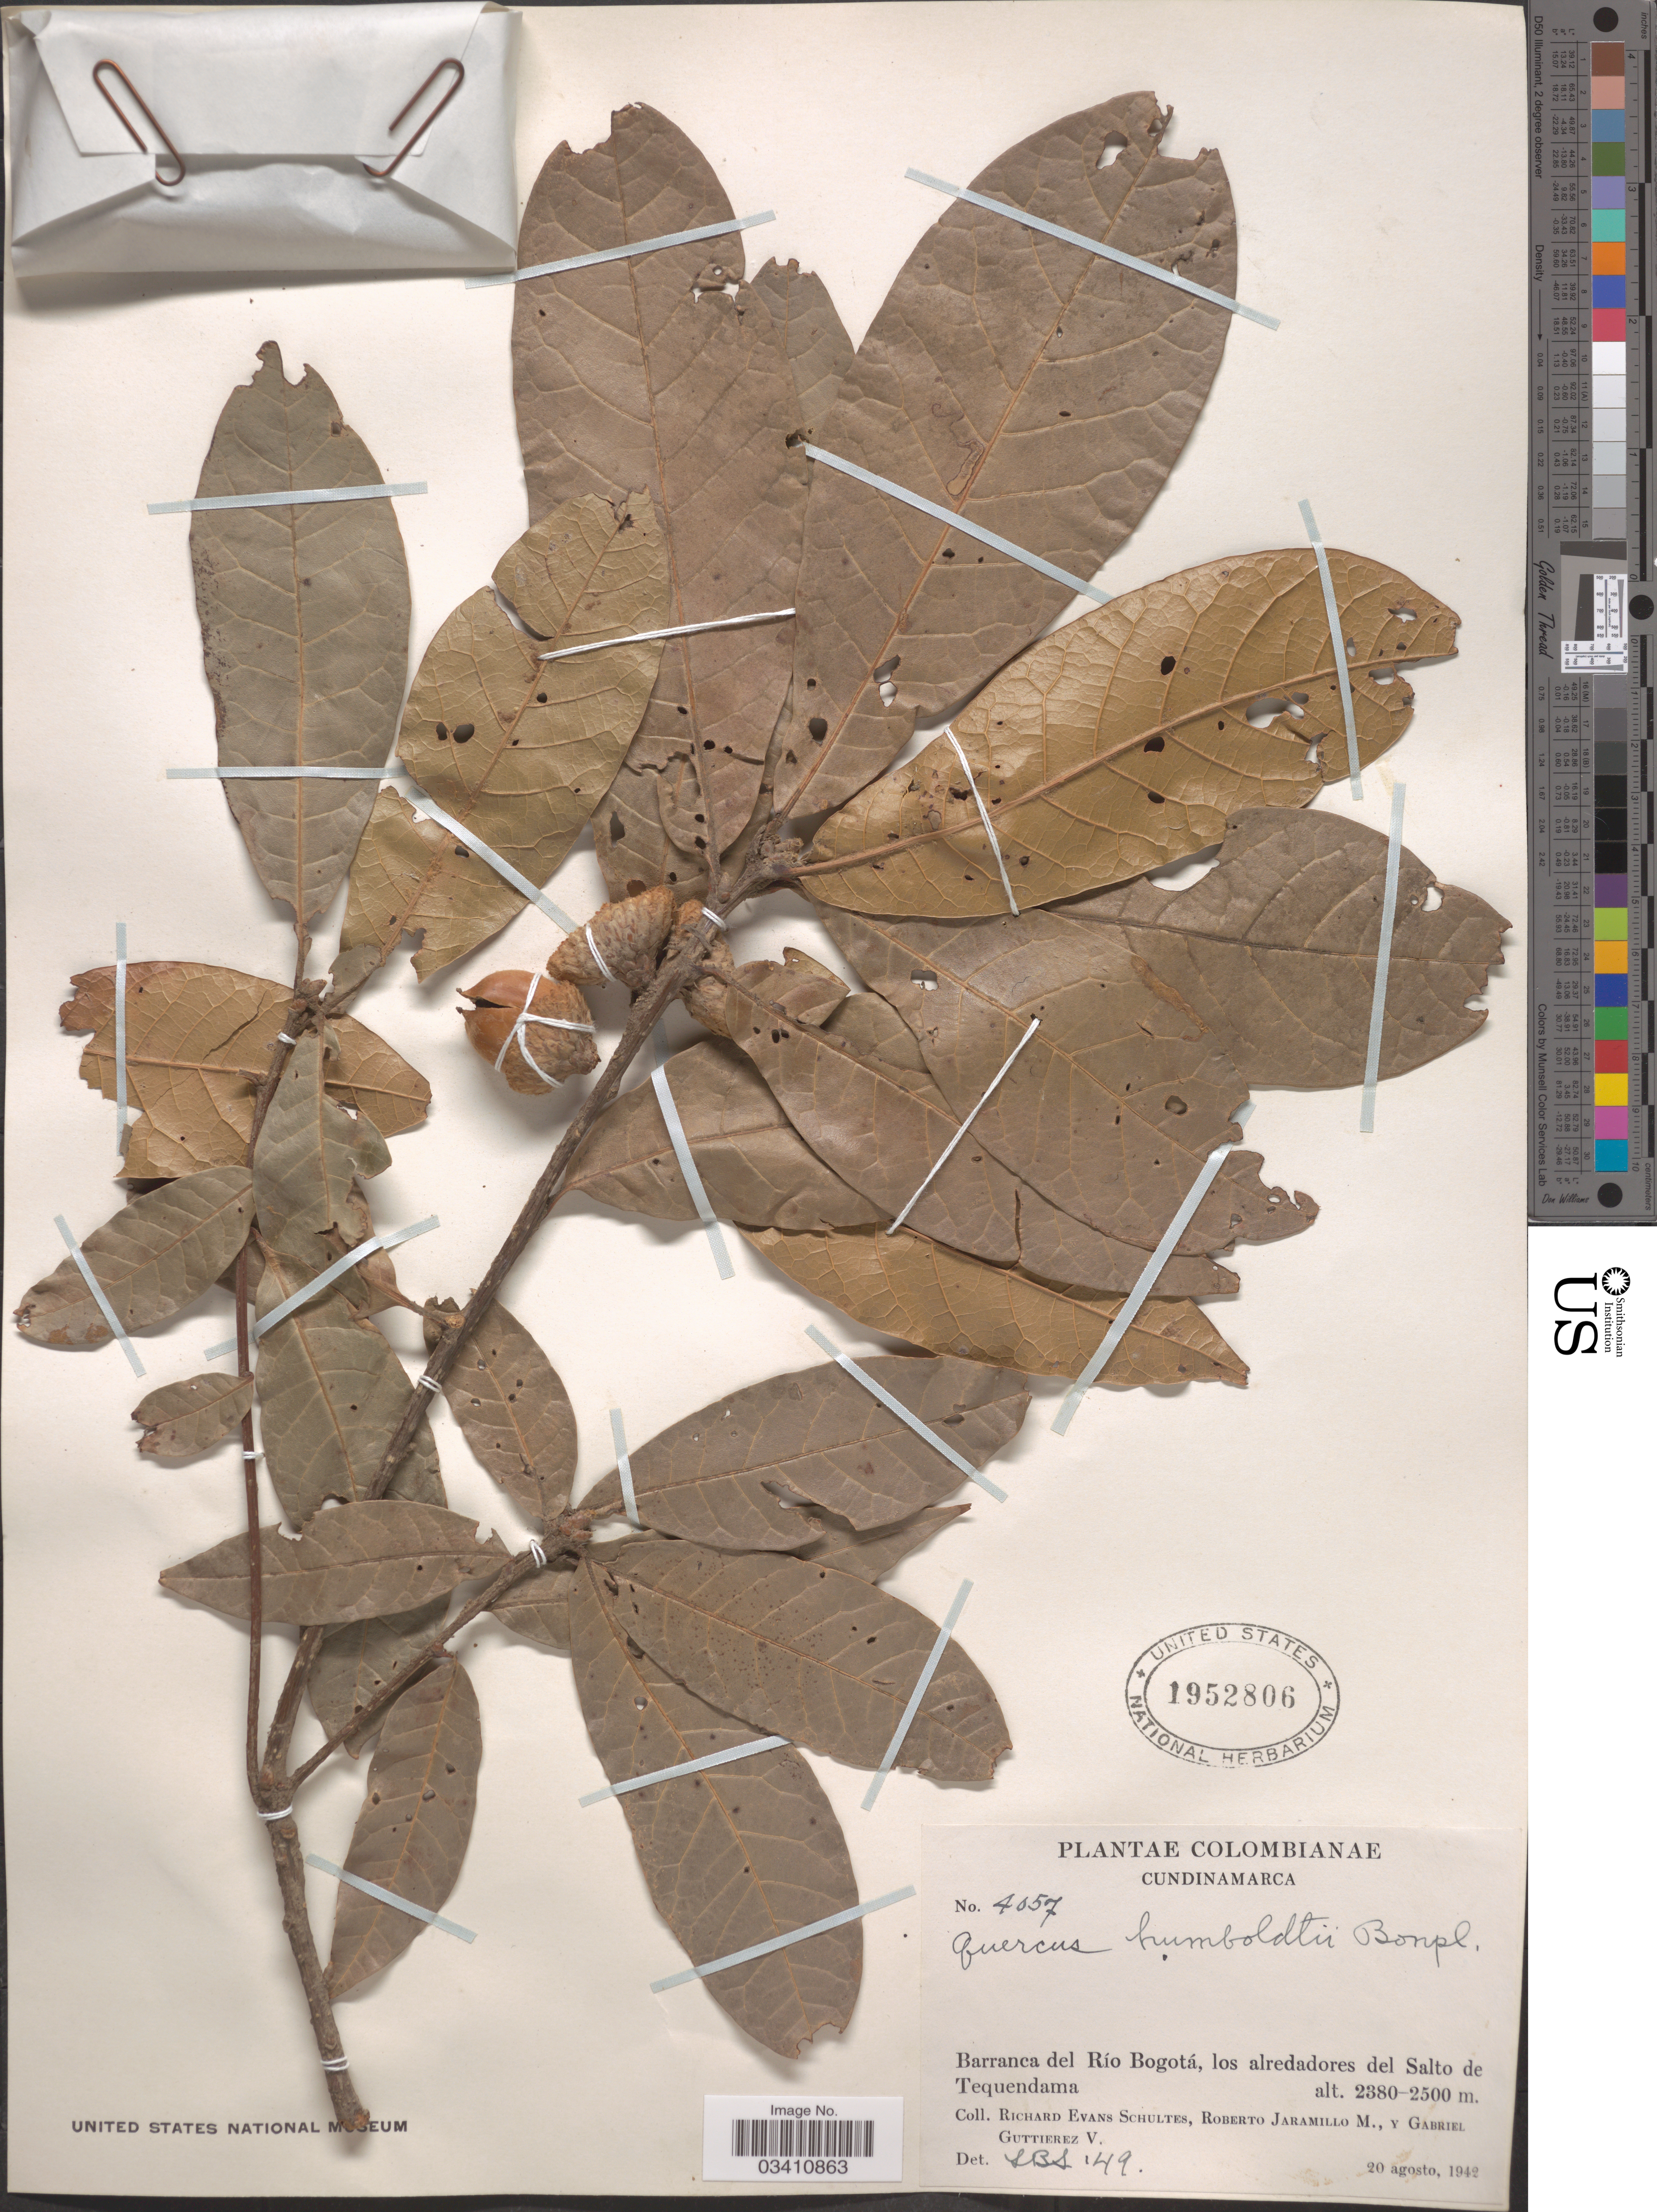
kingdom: Plantae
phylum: Tracheophyta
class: Magnoliopsida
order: Fagales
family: Fagaceae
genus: Quercus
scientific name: Quercus humboldtii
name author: Bonpl.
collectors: R. E. Schultes, R. Jaramillo M. & G. Guttierez V.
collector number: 4057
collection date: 1942-08-20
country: Colombia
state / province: Cundinamarca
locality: Barranca del Río Bogotá, los alrededores del Salto de Tequendama.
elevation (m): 2380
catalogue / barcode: US 1952806